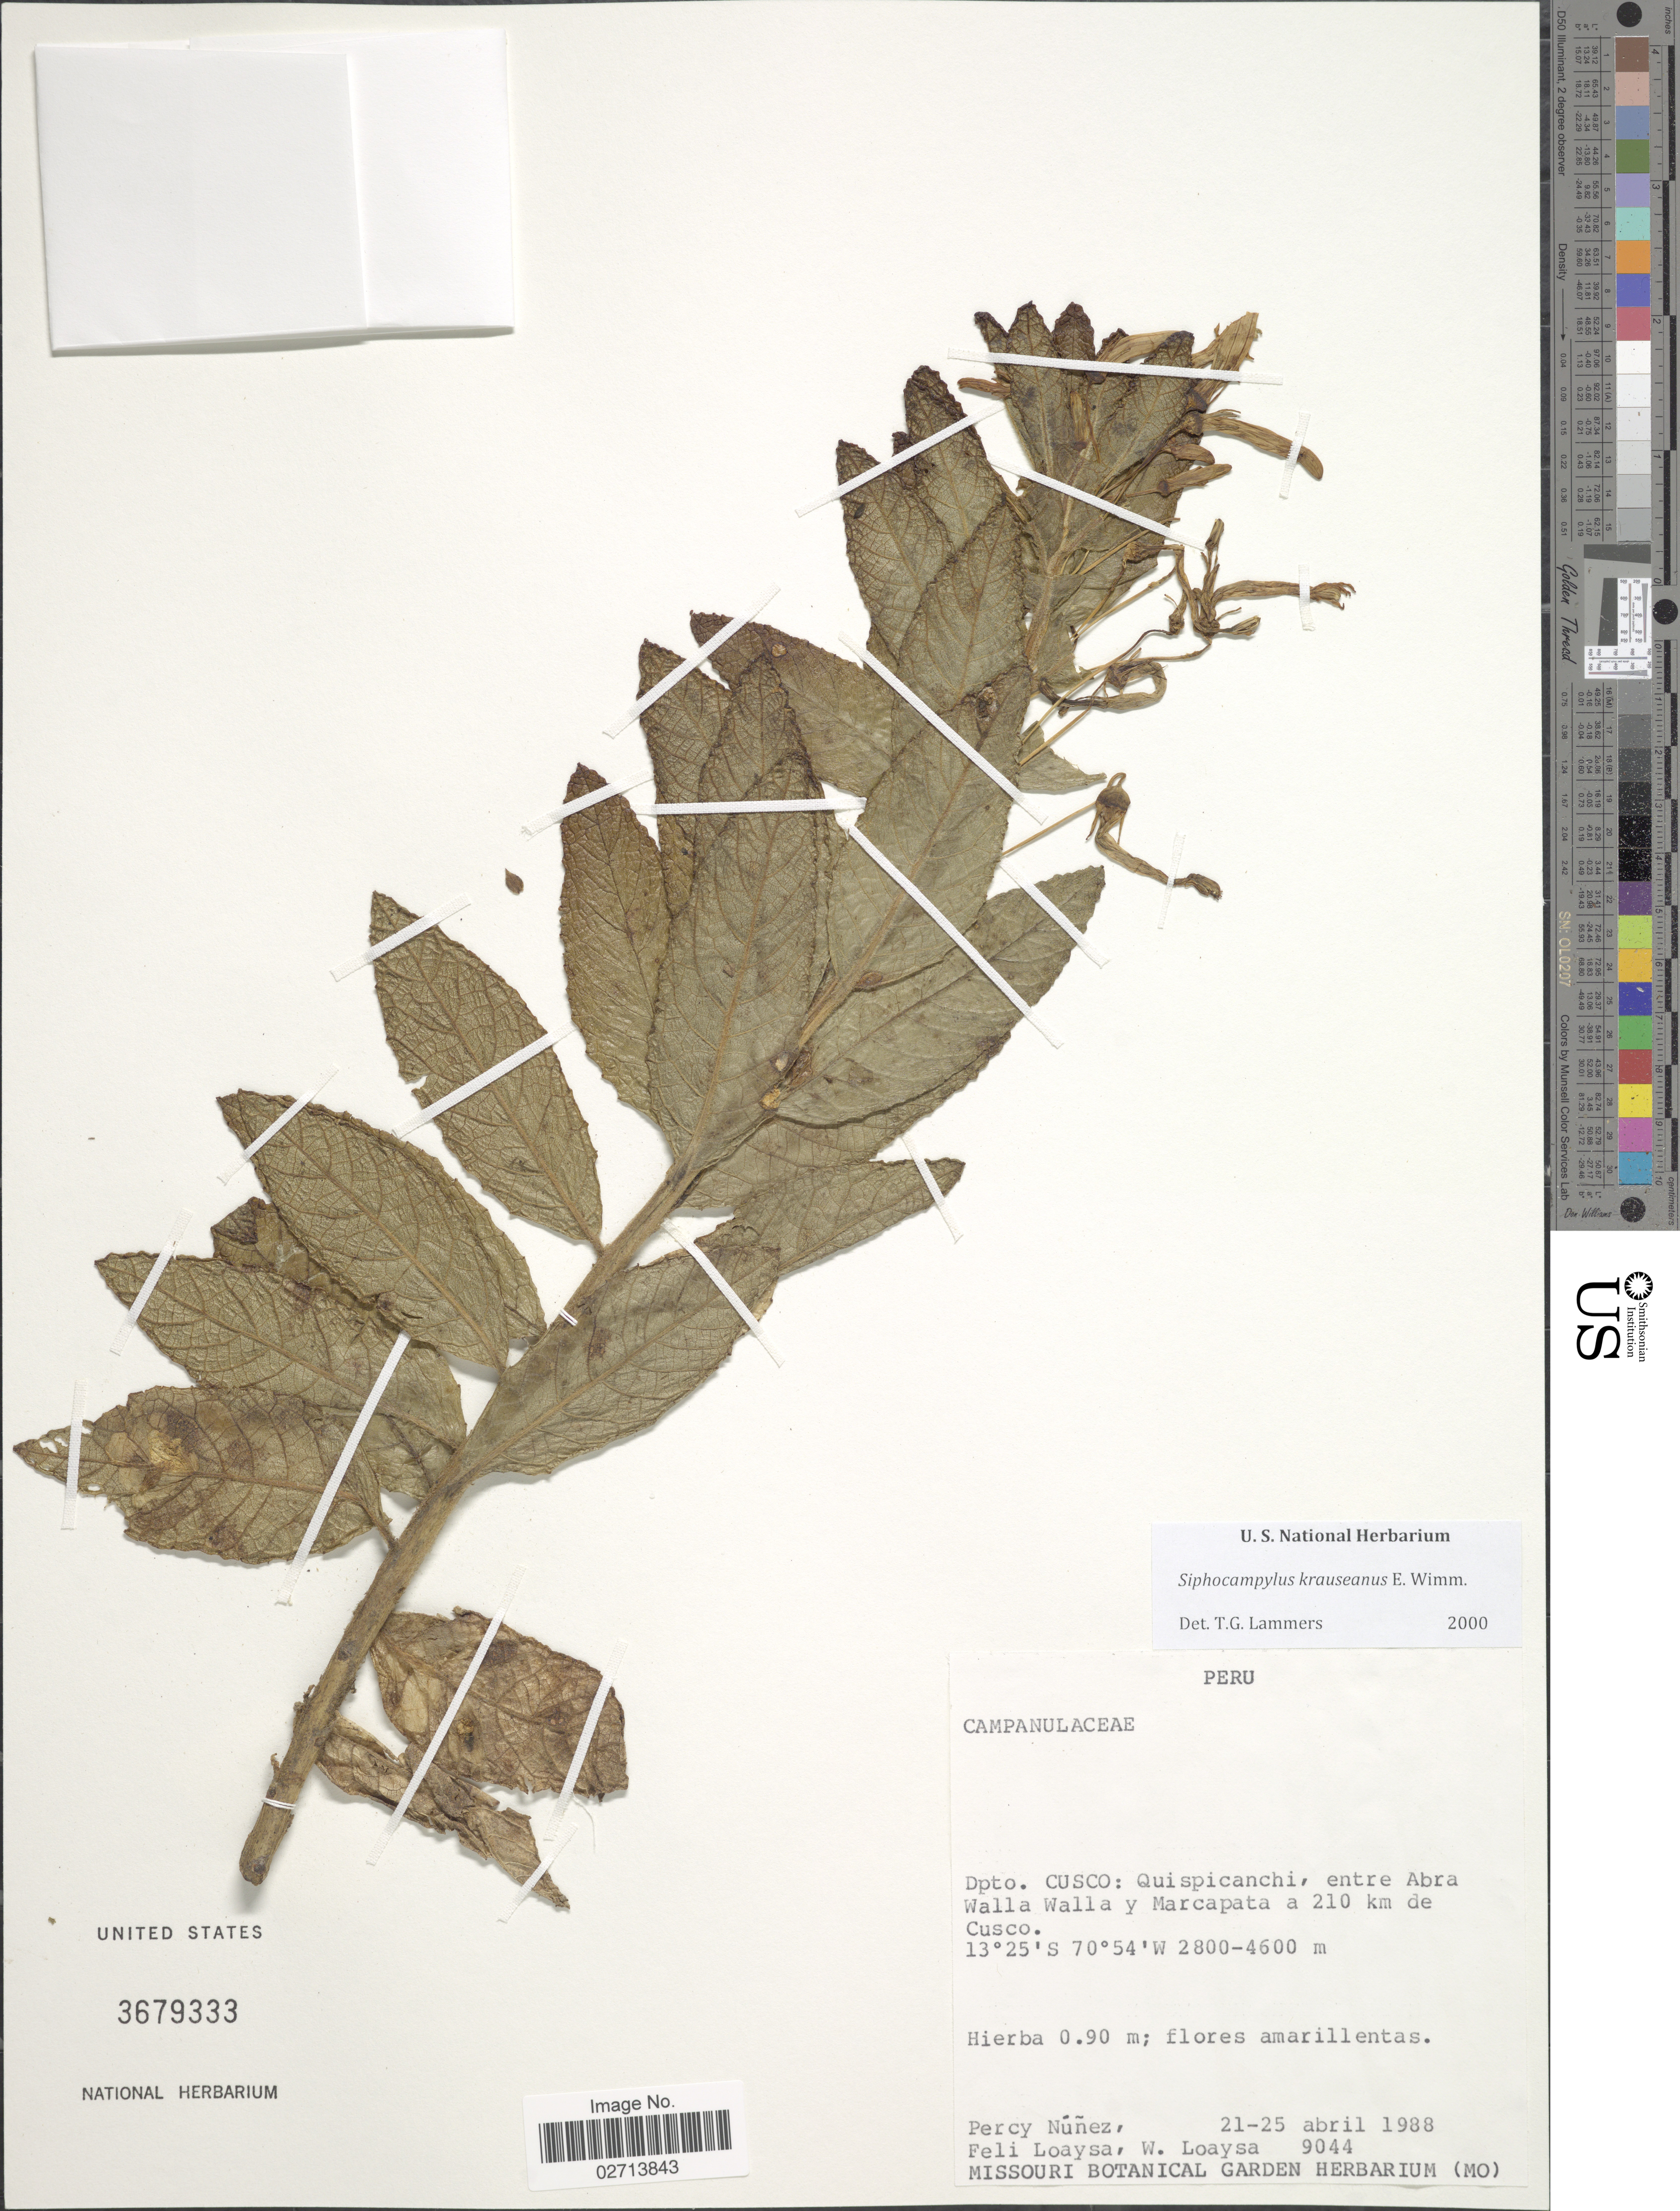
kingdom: Plantae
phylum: Tracheophyta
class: Magnoliopsida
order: Asterales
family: Campanulaceae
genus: Siphocampylus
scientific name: Siphocampylus krauseanus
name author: E. Wimm.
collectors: P. Nuñez V., F. Loaysa & W. Loaysa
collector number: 9044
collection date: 1988-04-21/1988-04-25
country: Peru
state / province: Cusco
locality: Dpto. Cusco: Quispicanchi, entre Abra Walla Wallay Marcapata a 210 km de Cusco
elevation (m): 2800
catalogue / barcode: US 3679333